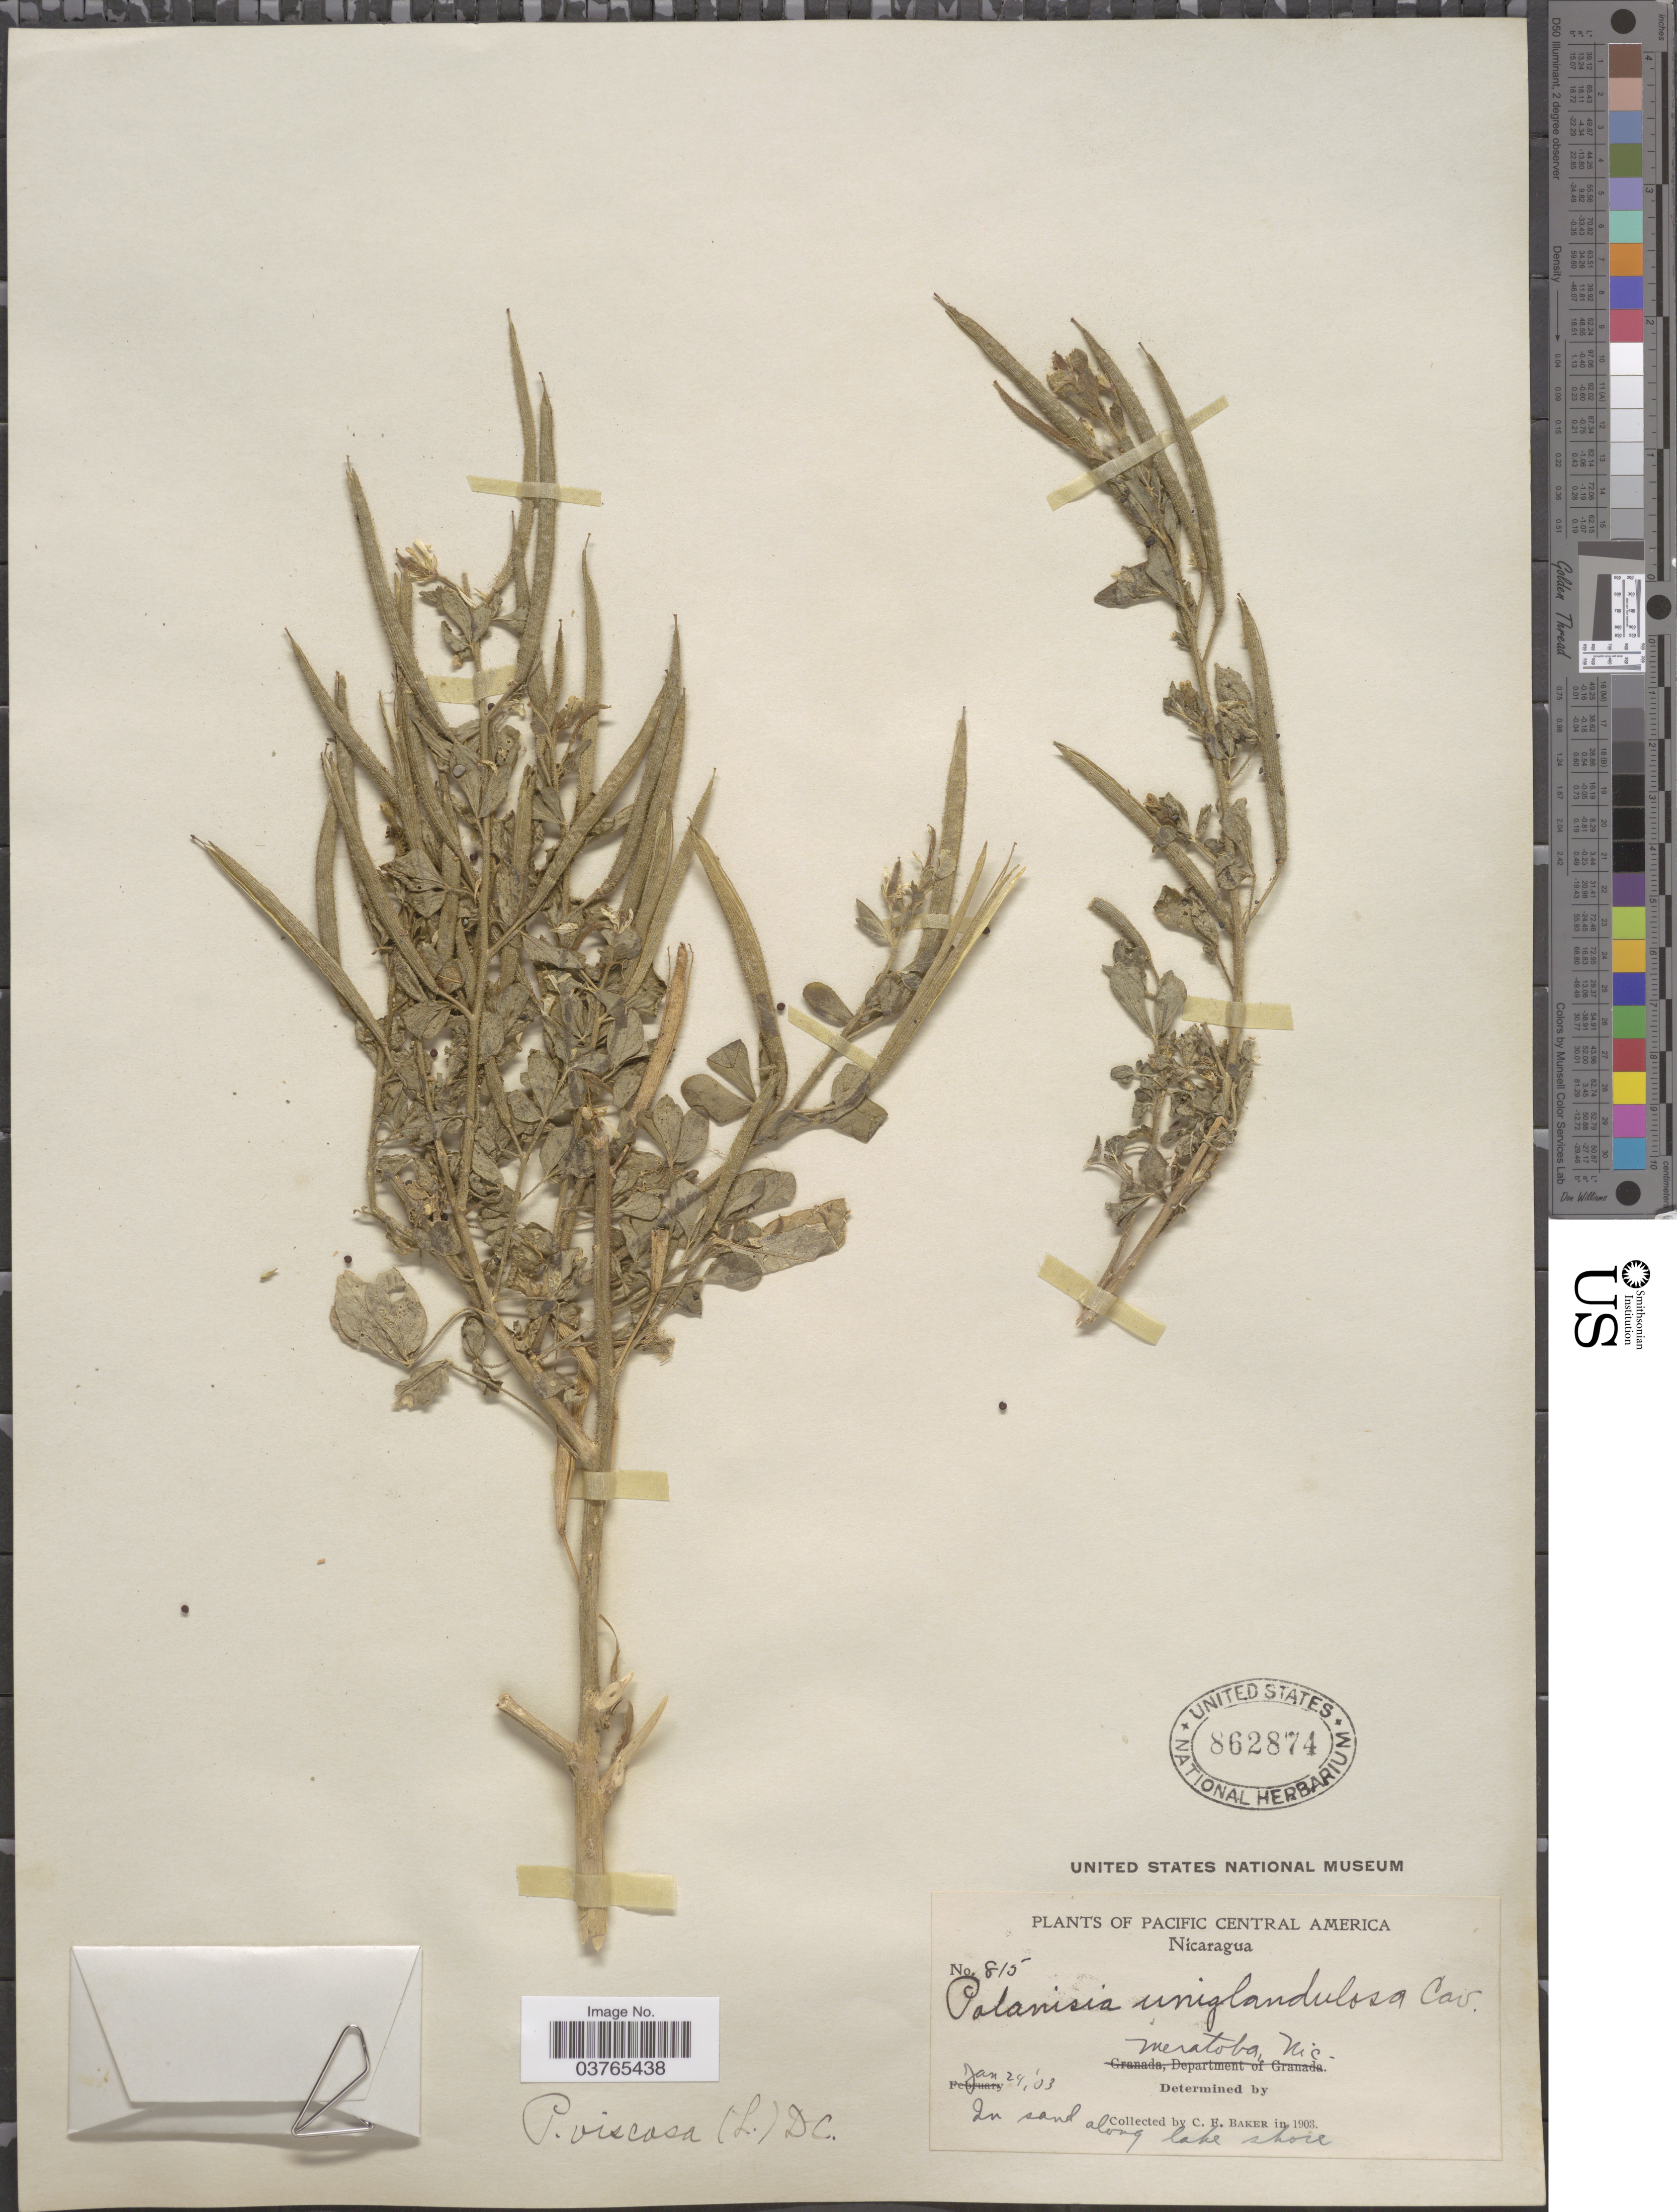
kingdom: Plantae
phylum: Tracheophyta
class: Magnoliopsida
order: Brassicales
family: Cleomaceae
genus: Arivela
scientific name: Arivela viscosa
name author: (L.) Raf.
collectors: C. F. Baker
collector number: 815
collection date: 1903-01-24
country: Nicaragua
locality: Pacific Central America. Meratoba.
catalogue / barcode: US 862874